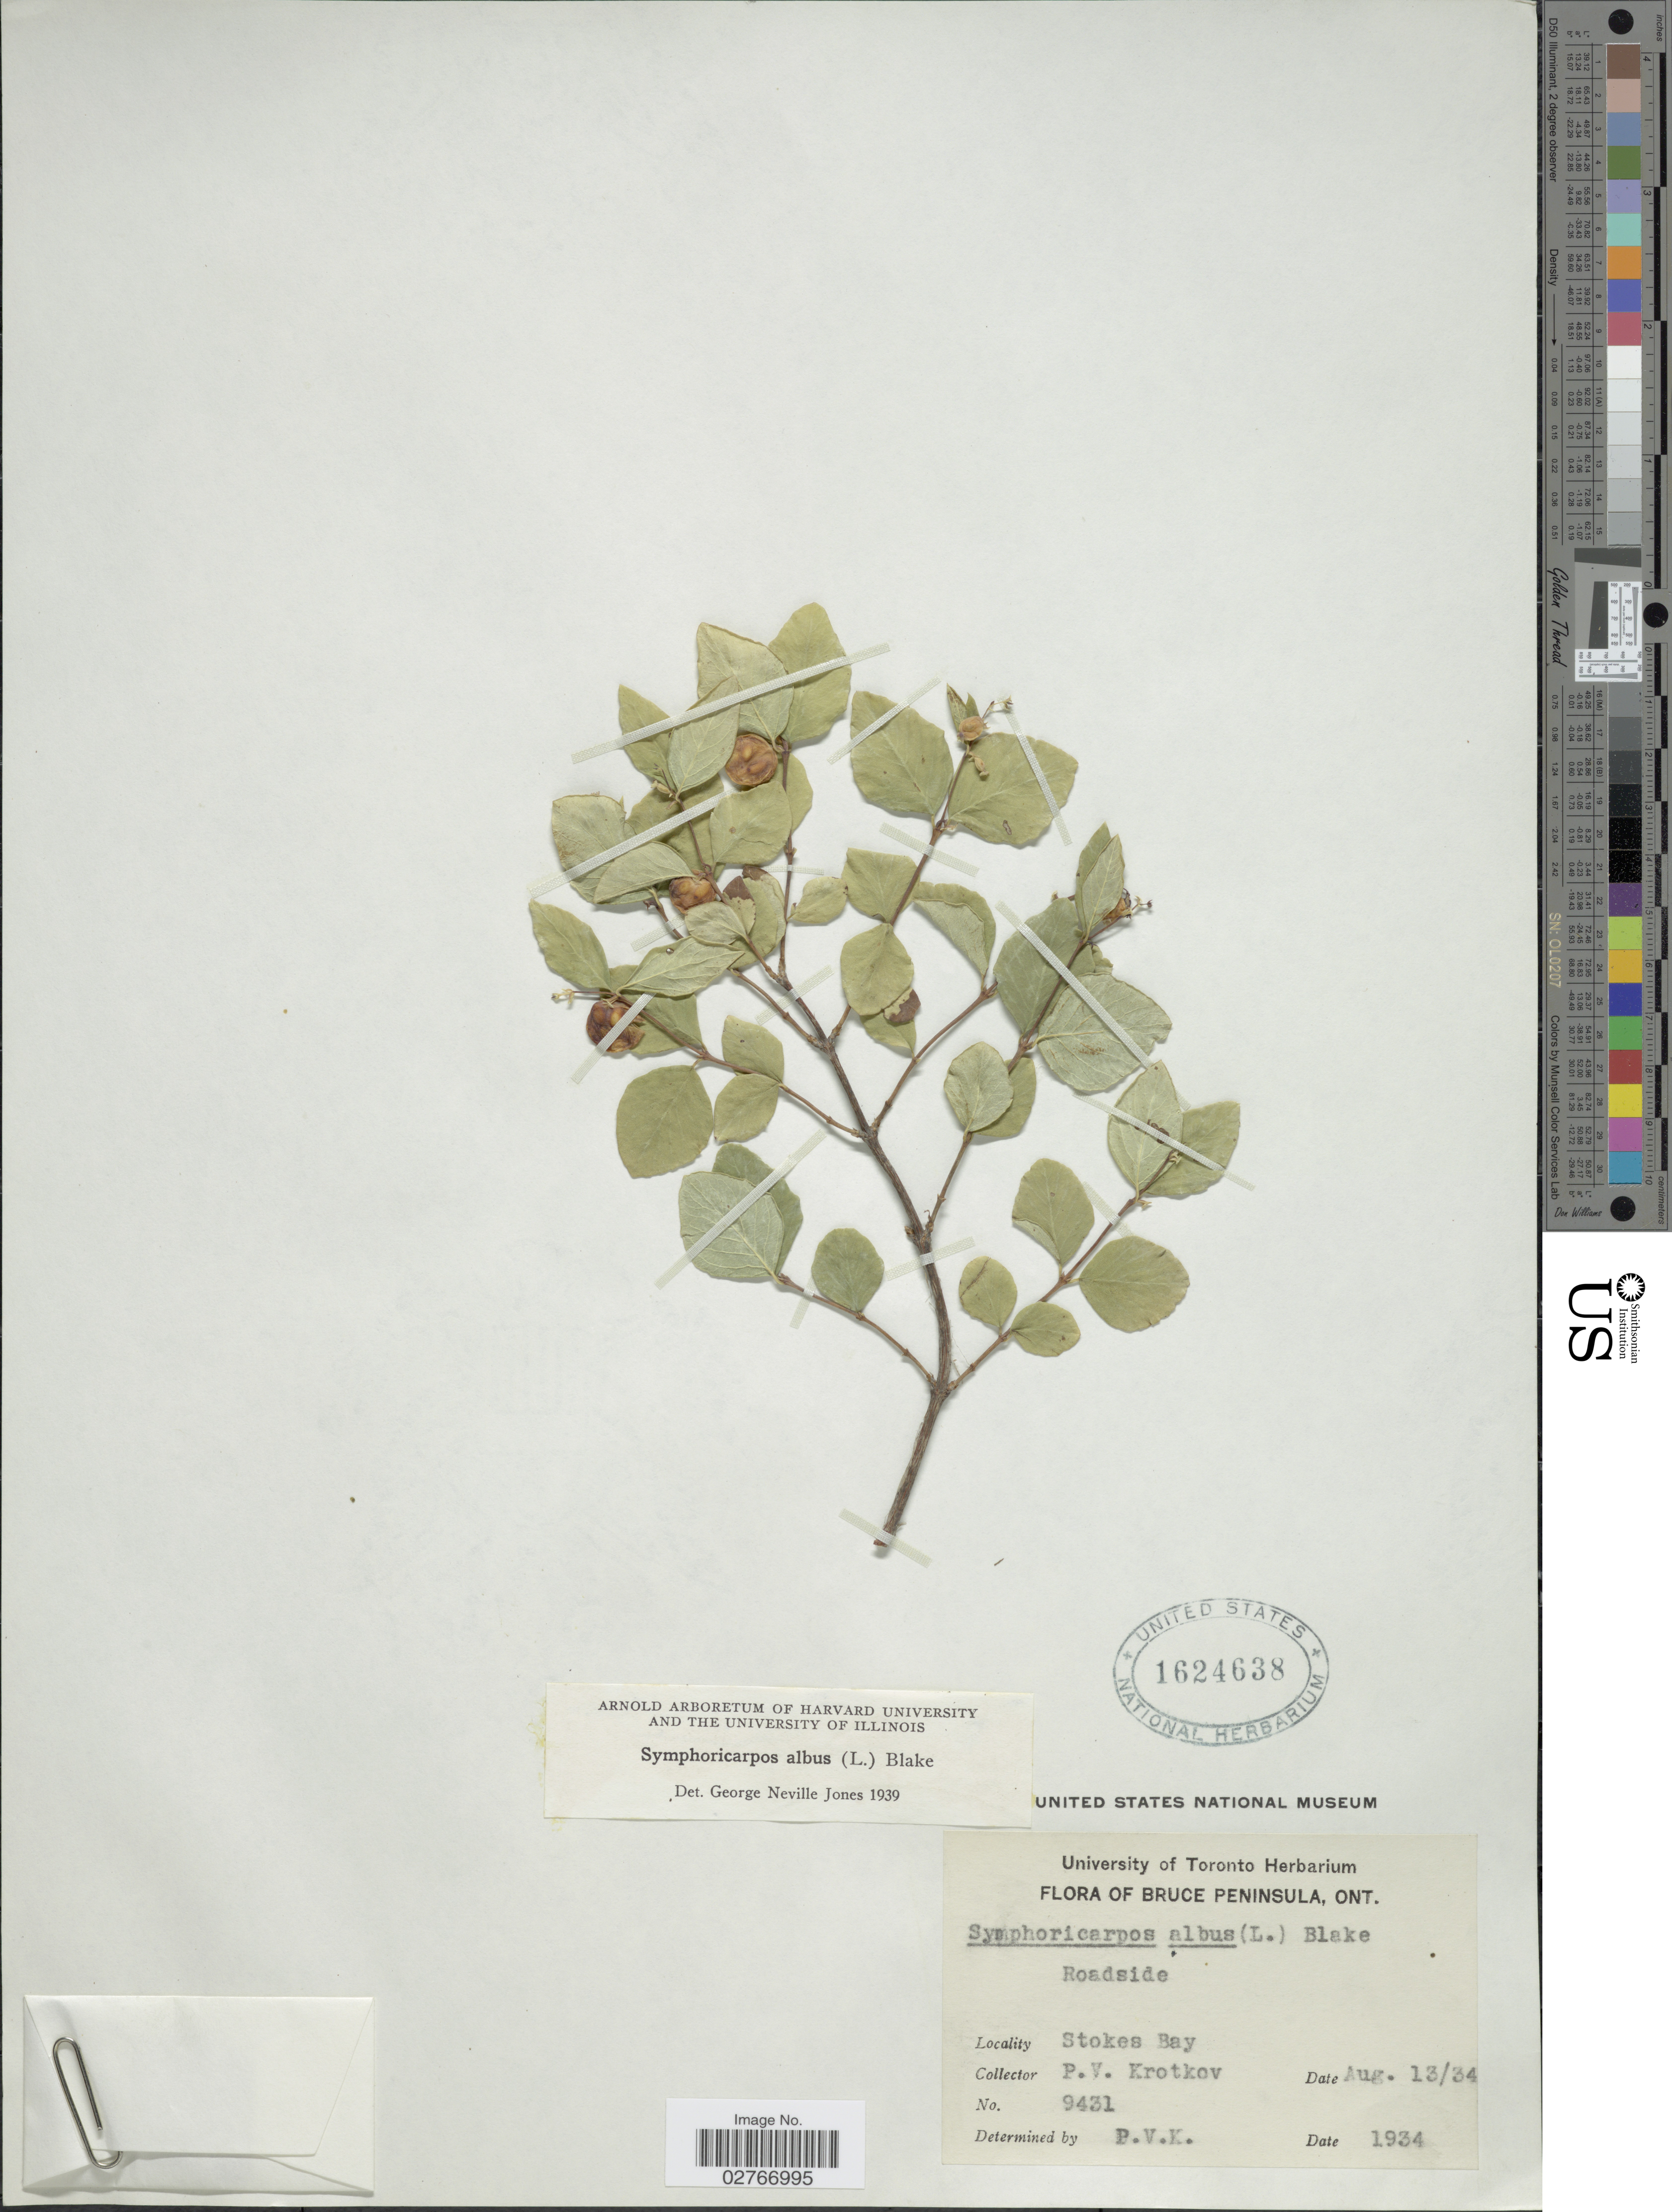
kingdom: Plantae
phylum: Tracheophyta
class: Magnoliopsida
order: Dipsacales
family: Caprifoliaceae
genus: Symphoricarpos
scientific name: Symphoricarpos albus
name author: (L.) S.F. Blake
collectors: P. V. Krotkov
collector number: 9431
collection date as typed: Transcribed d/m/y: 13/8/34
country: Canada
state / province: Ontario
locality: Bruce Peninsula. Stoke Bay.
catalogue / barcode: US 1624638